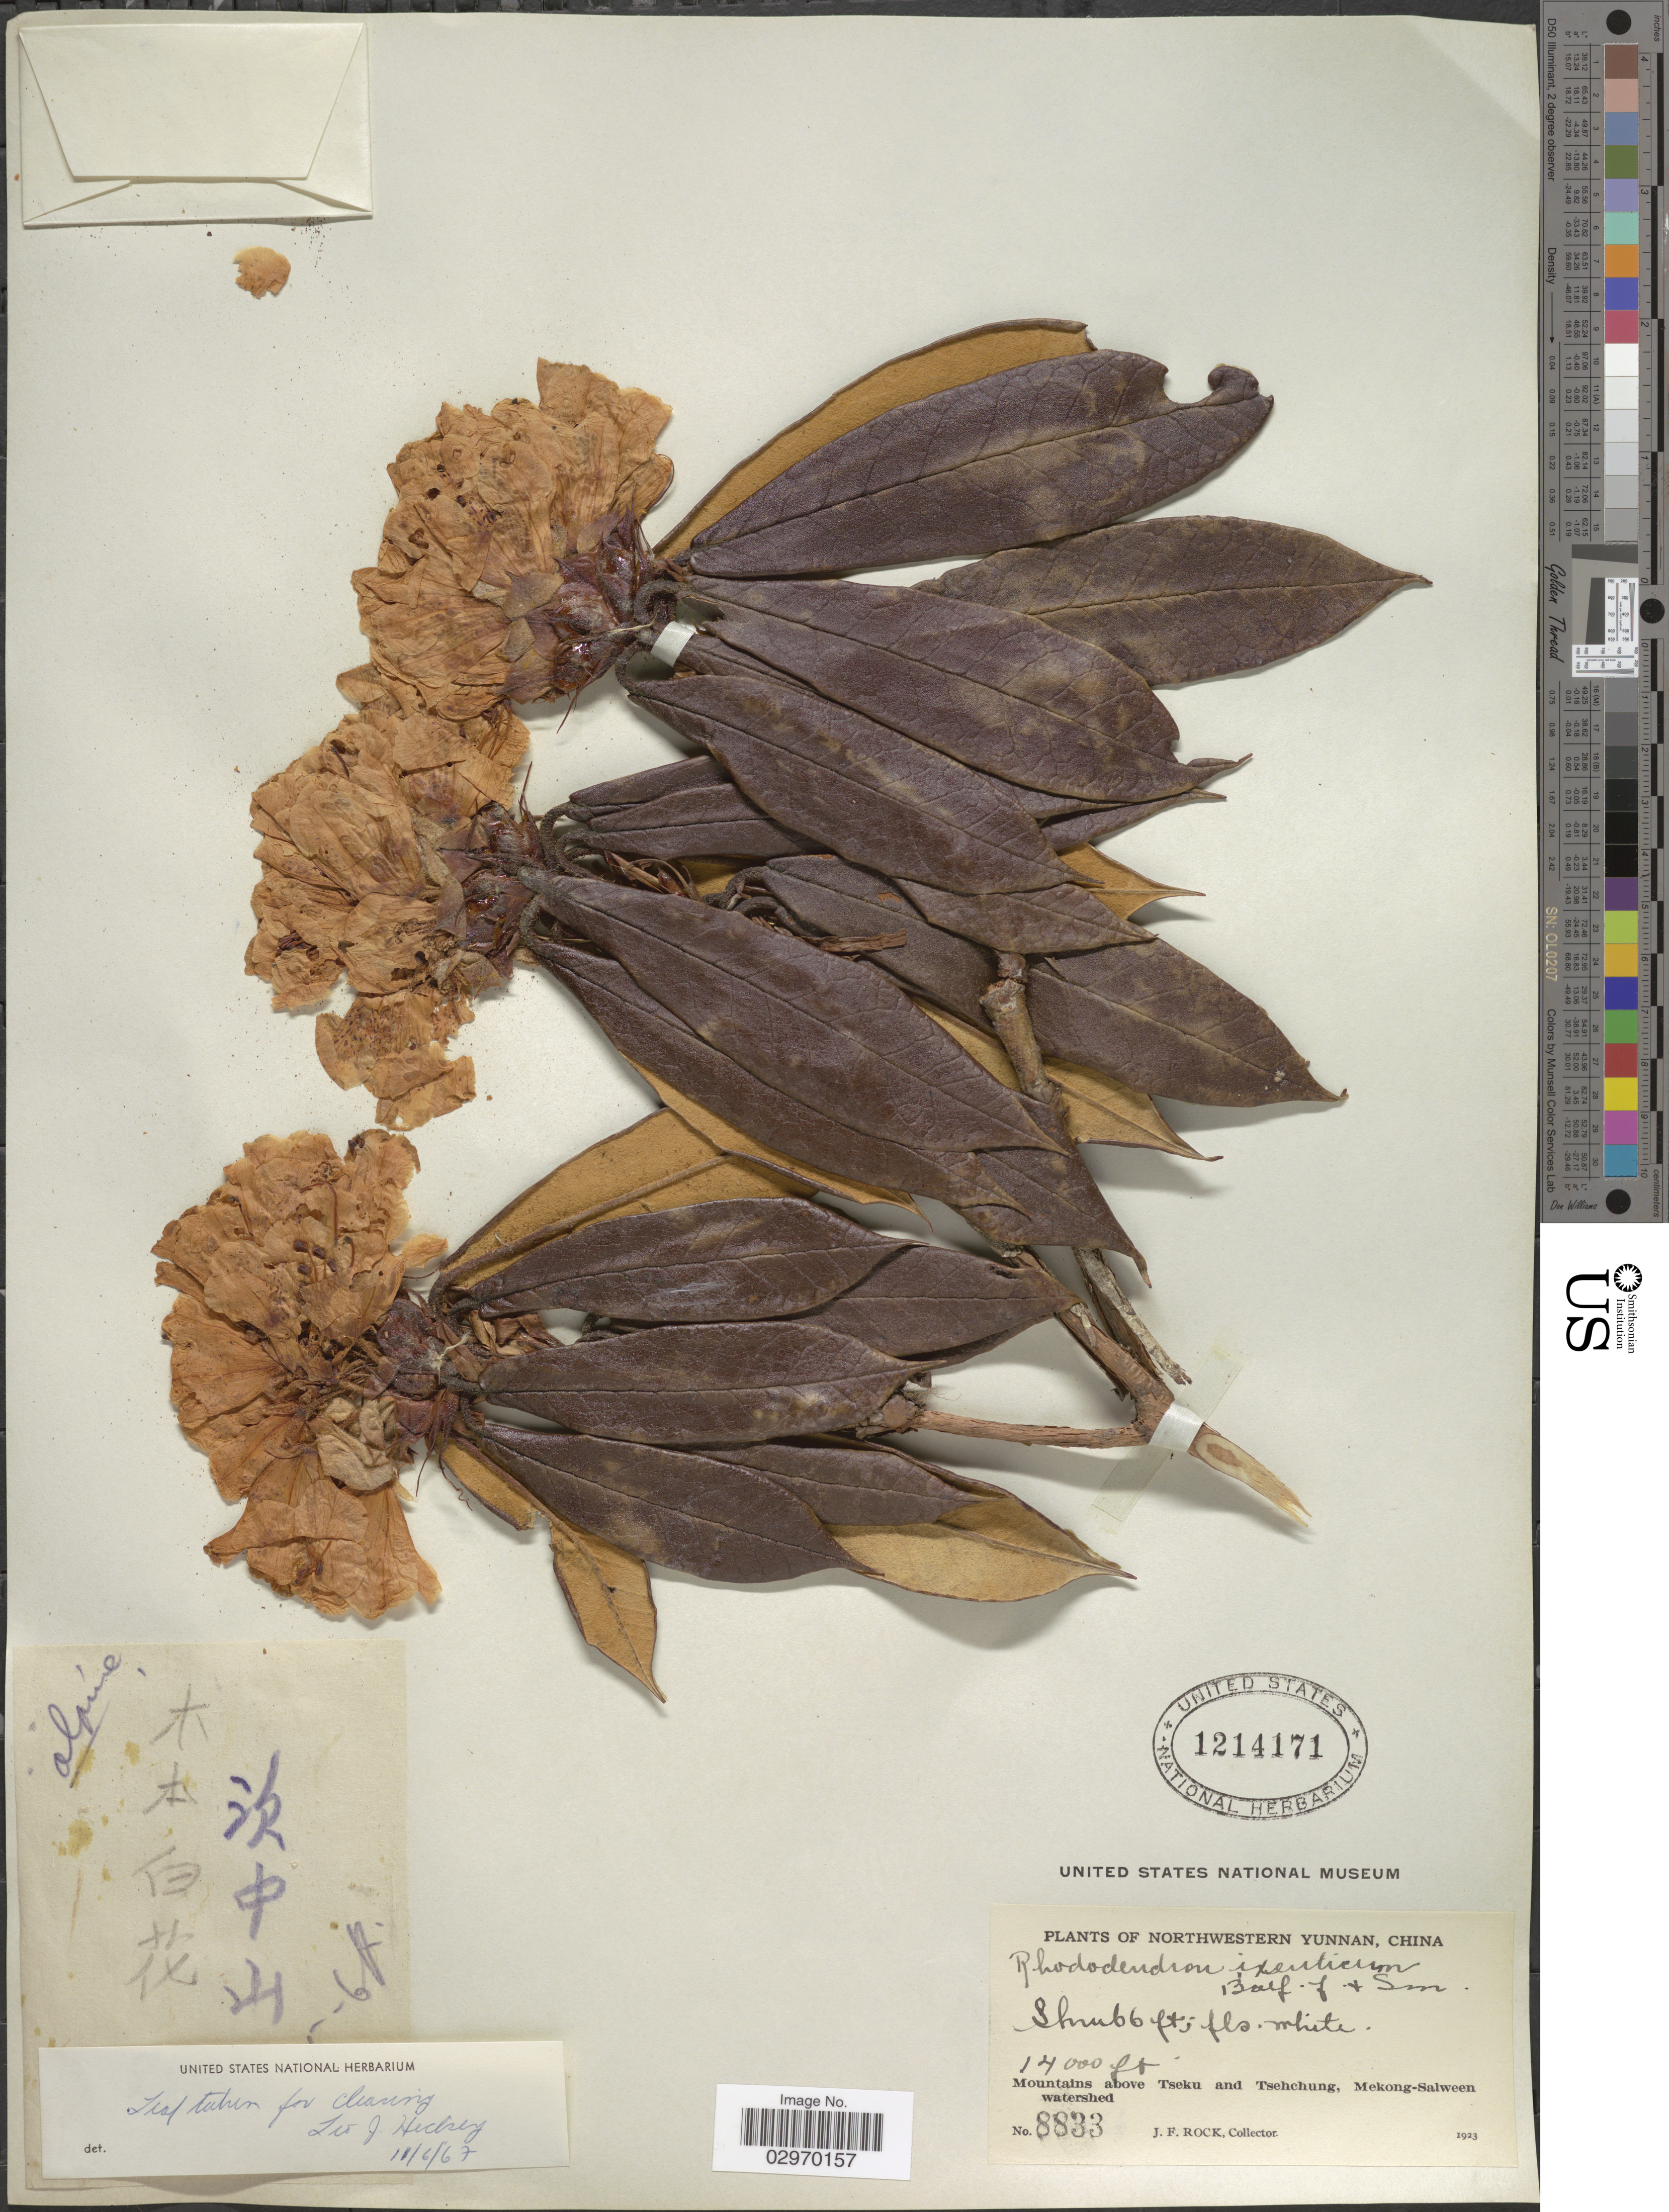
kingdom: Plantae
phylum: Tracheophyta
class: Magnoliopsida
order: Ericales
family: Ericaceae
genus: Rhododendron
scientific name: Rhododendron crinigerum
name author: Franch.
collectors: J. Rock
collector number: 8833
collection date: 1923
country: China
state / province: Yunnan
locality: Northwestern Yunnan. Mountains above Tseku and Tsehchung, Mekong-Salween watershed.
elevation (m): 4267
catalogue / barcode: US 1214171